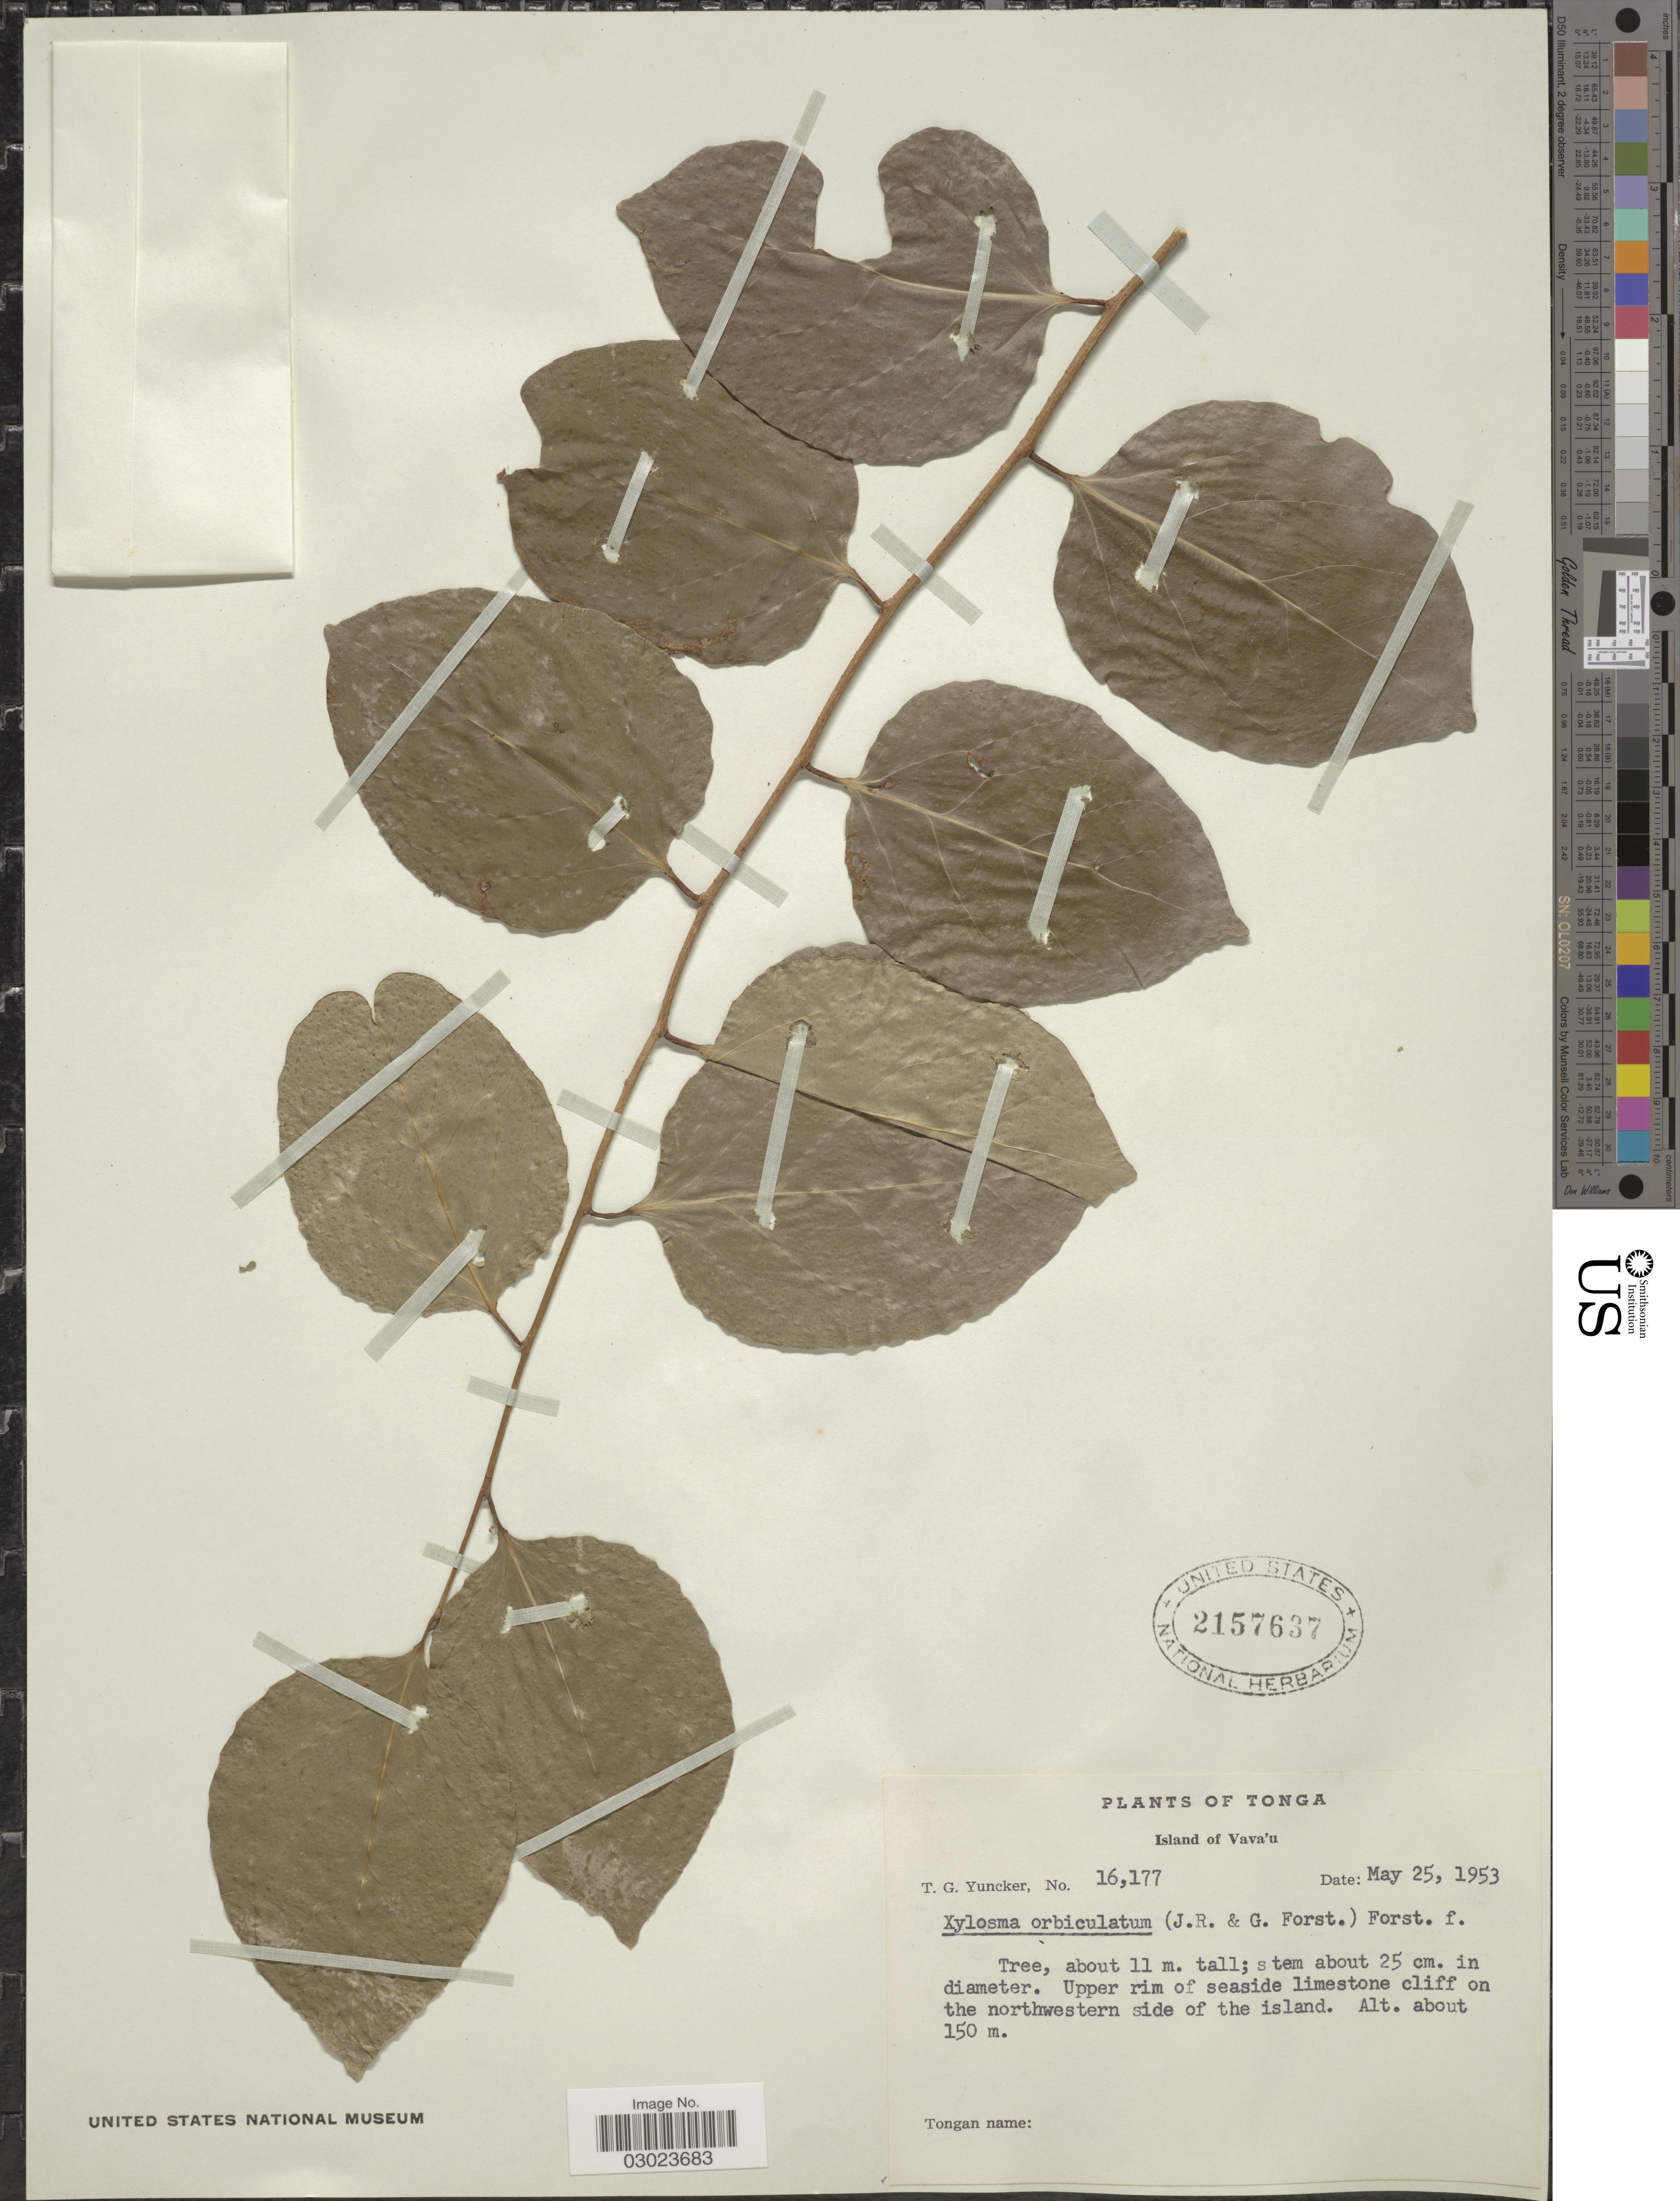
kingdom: Plantae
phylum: Tracheophyta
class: Magnoliopsida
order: Malpighiales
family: Salicaceae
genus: Xylosma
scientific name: Xylosma smithiana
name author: Fosberg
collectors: T. G. Yuncker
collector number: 16177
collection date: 1953-05-25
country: Tonga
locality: Island of Vava'u. Upper rim of seaside of limestone cliff on the northwestern side of the island.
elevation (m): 150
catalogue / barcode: US 2157637